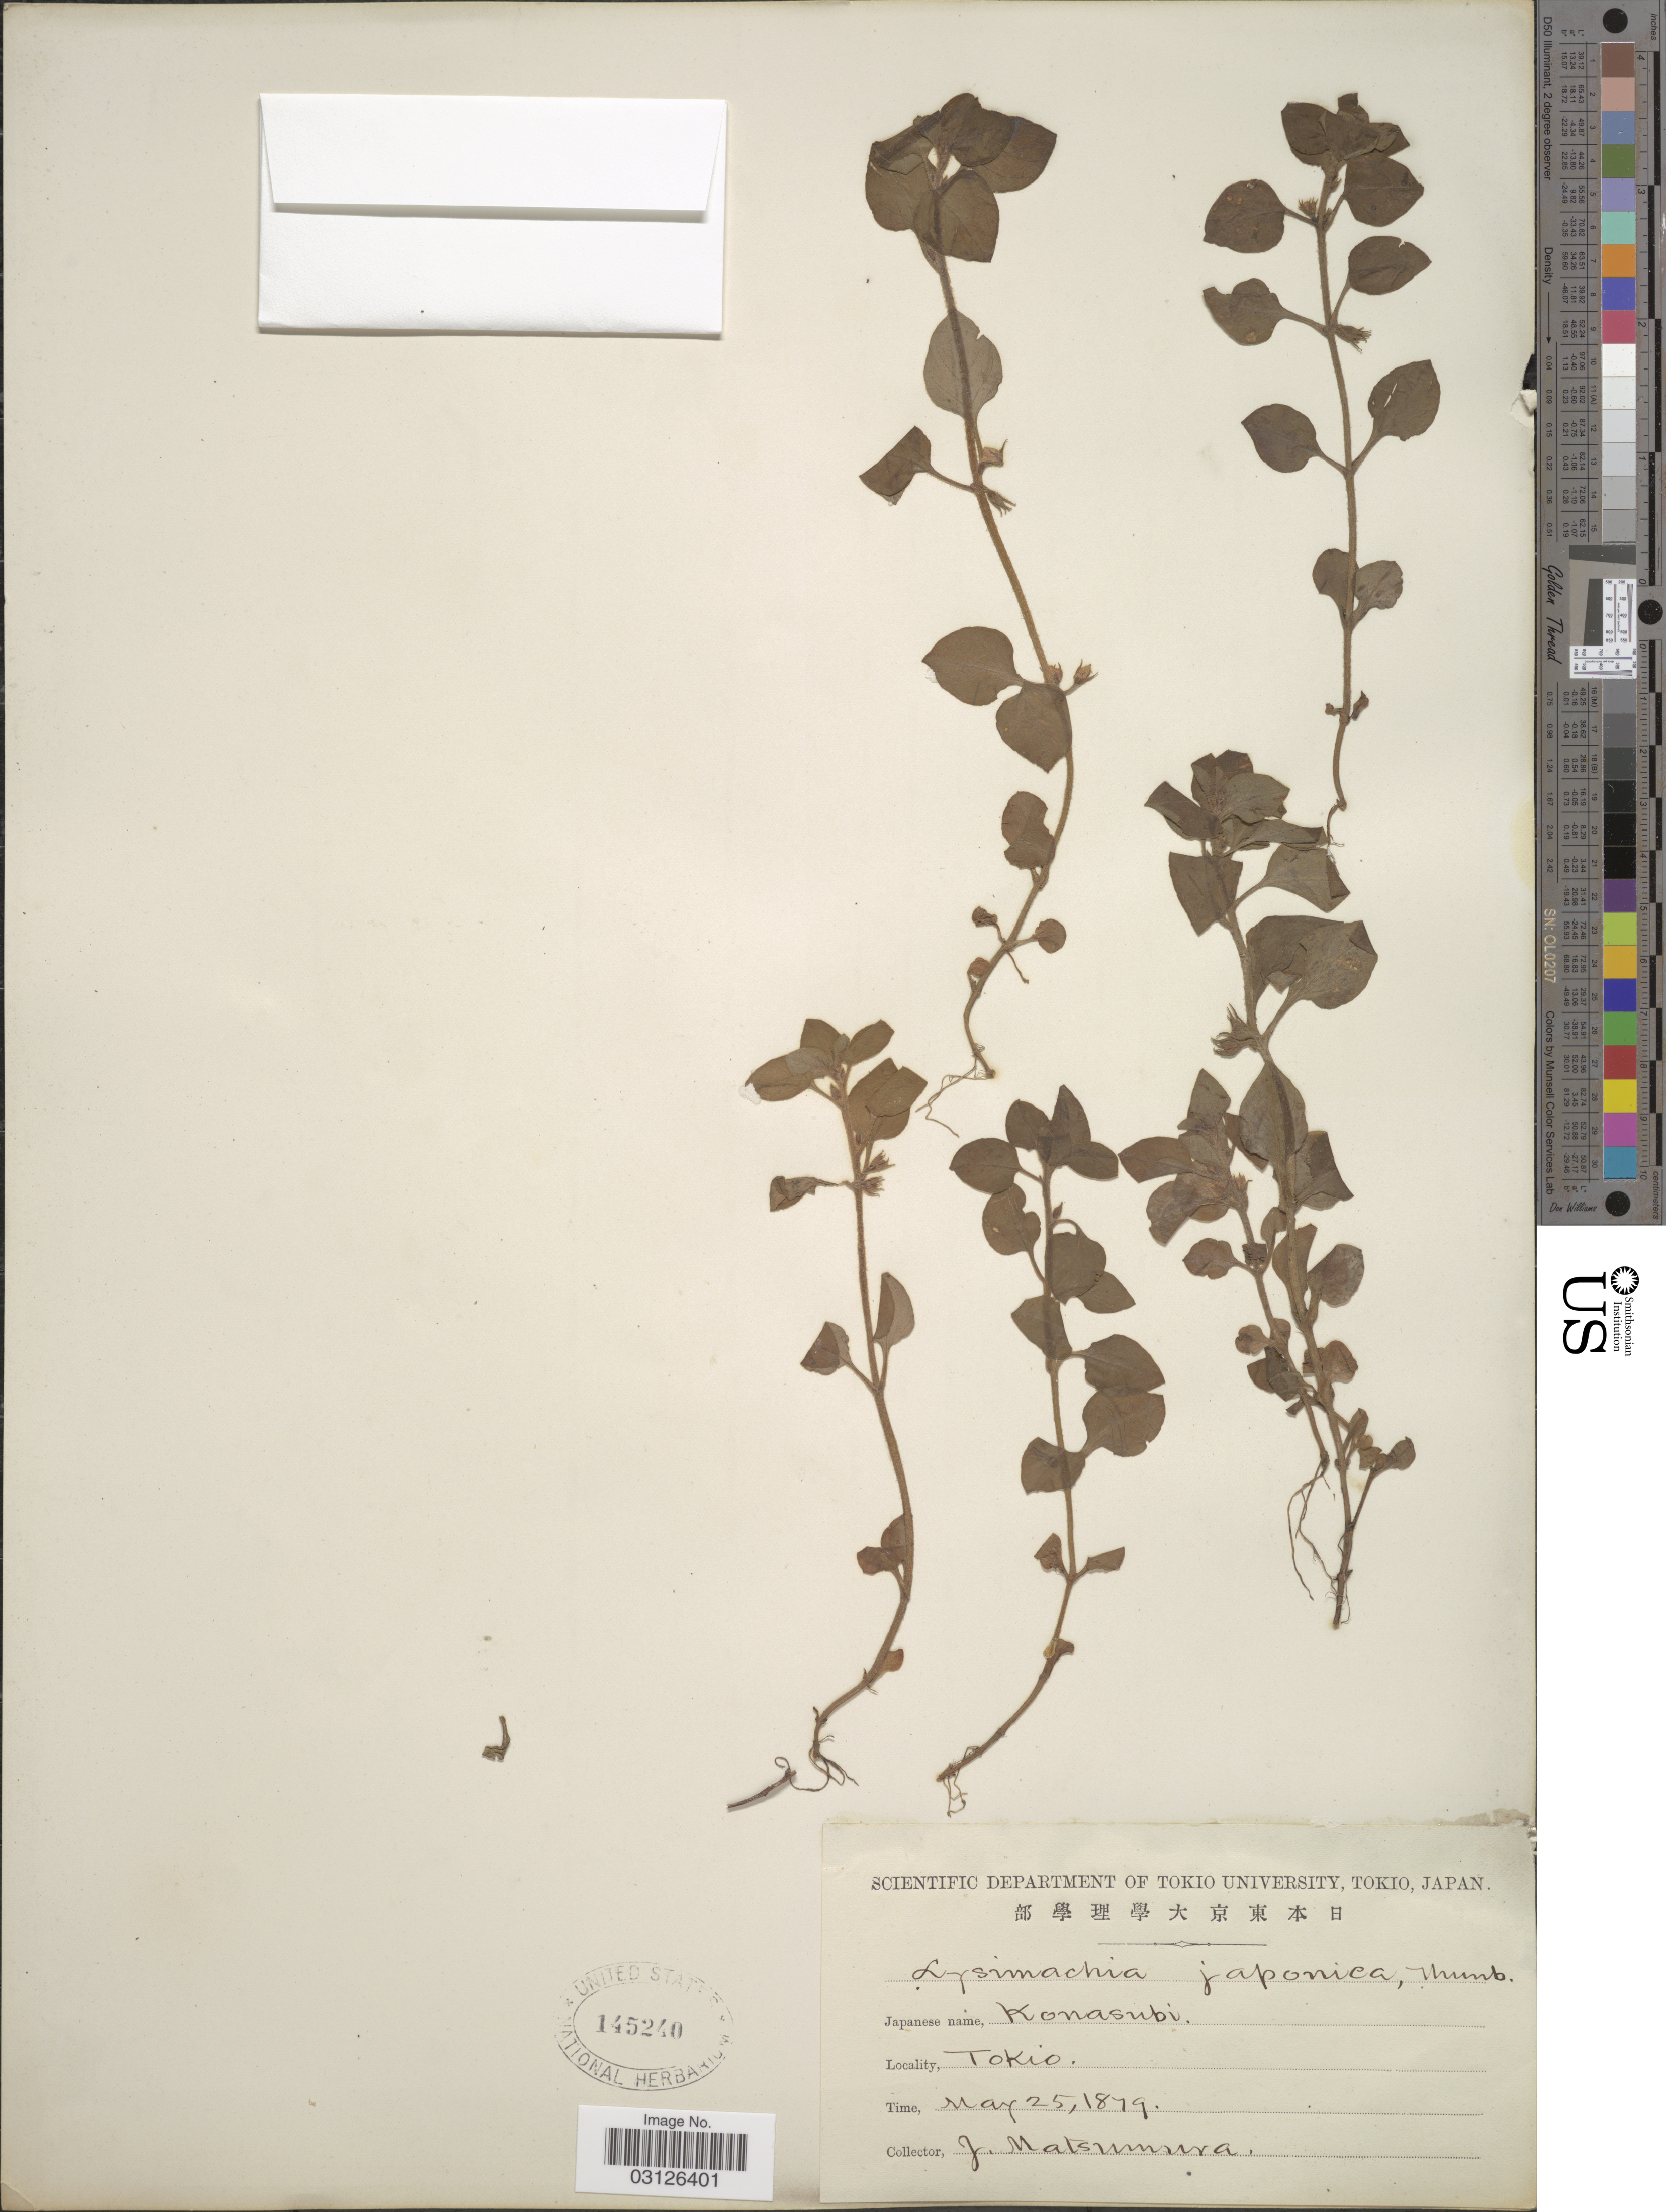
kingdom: Plantae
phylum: Tracheophyta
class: Magnoliopsida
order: Ericales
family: Primulaceae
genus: Lysimachia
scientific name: Lysimachia japonica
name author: Thunb.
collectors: J. Matsumura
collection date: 1879-05-25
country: Japan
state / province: Tokyo, Federal City of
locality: Tokio.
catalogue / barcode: US 145240